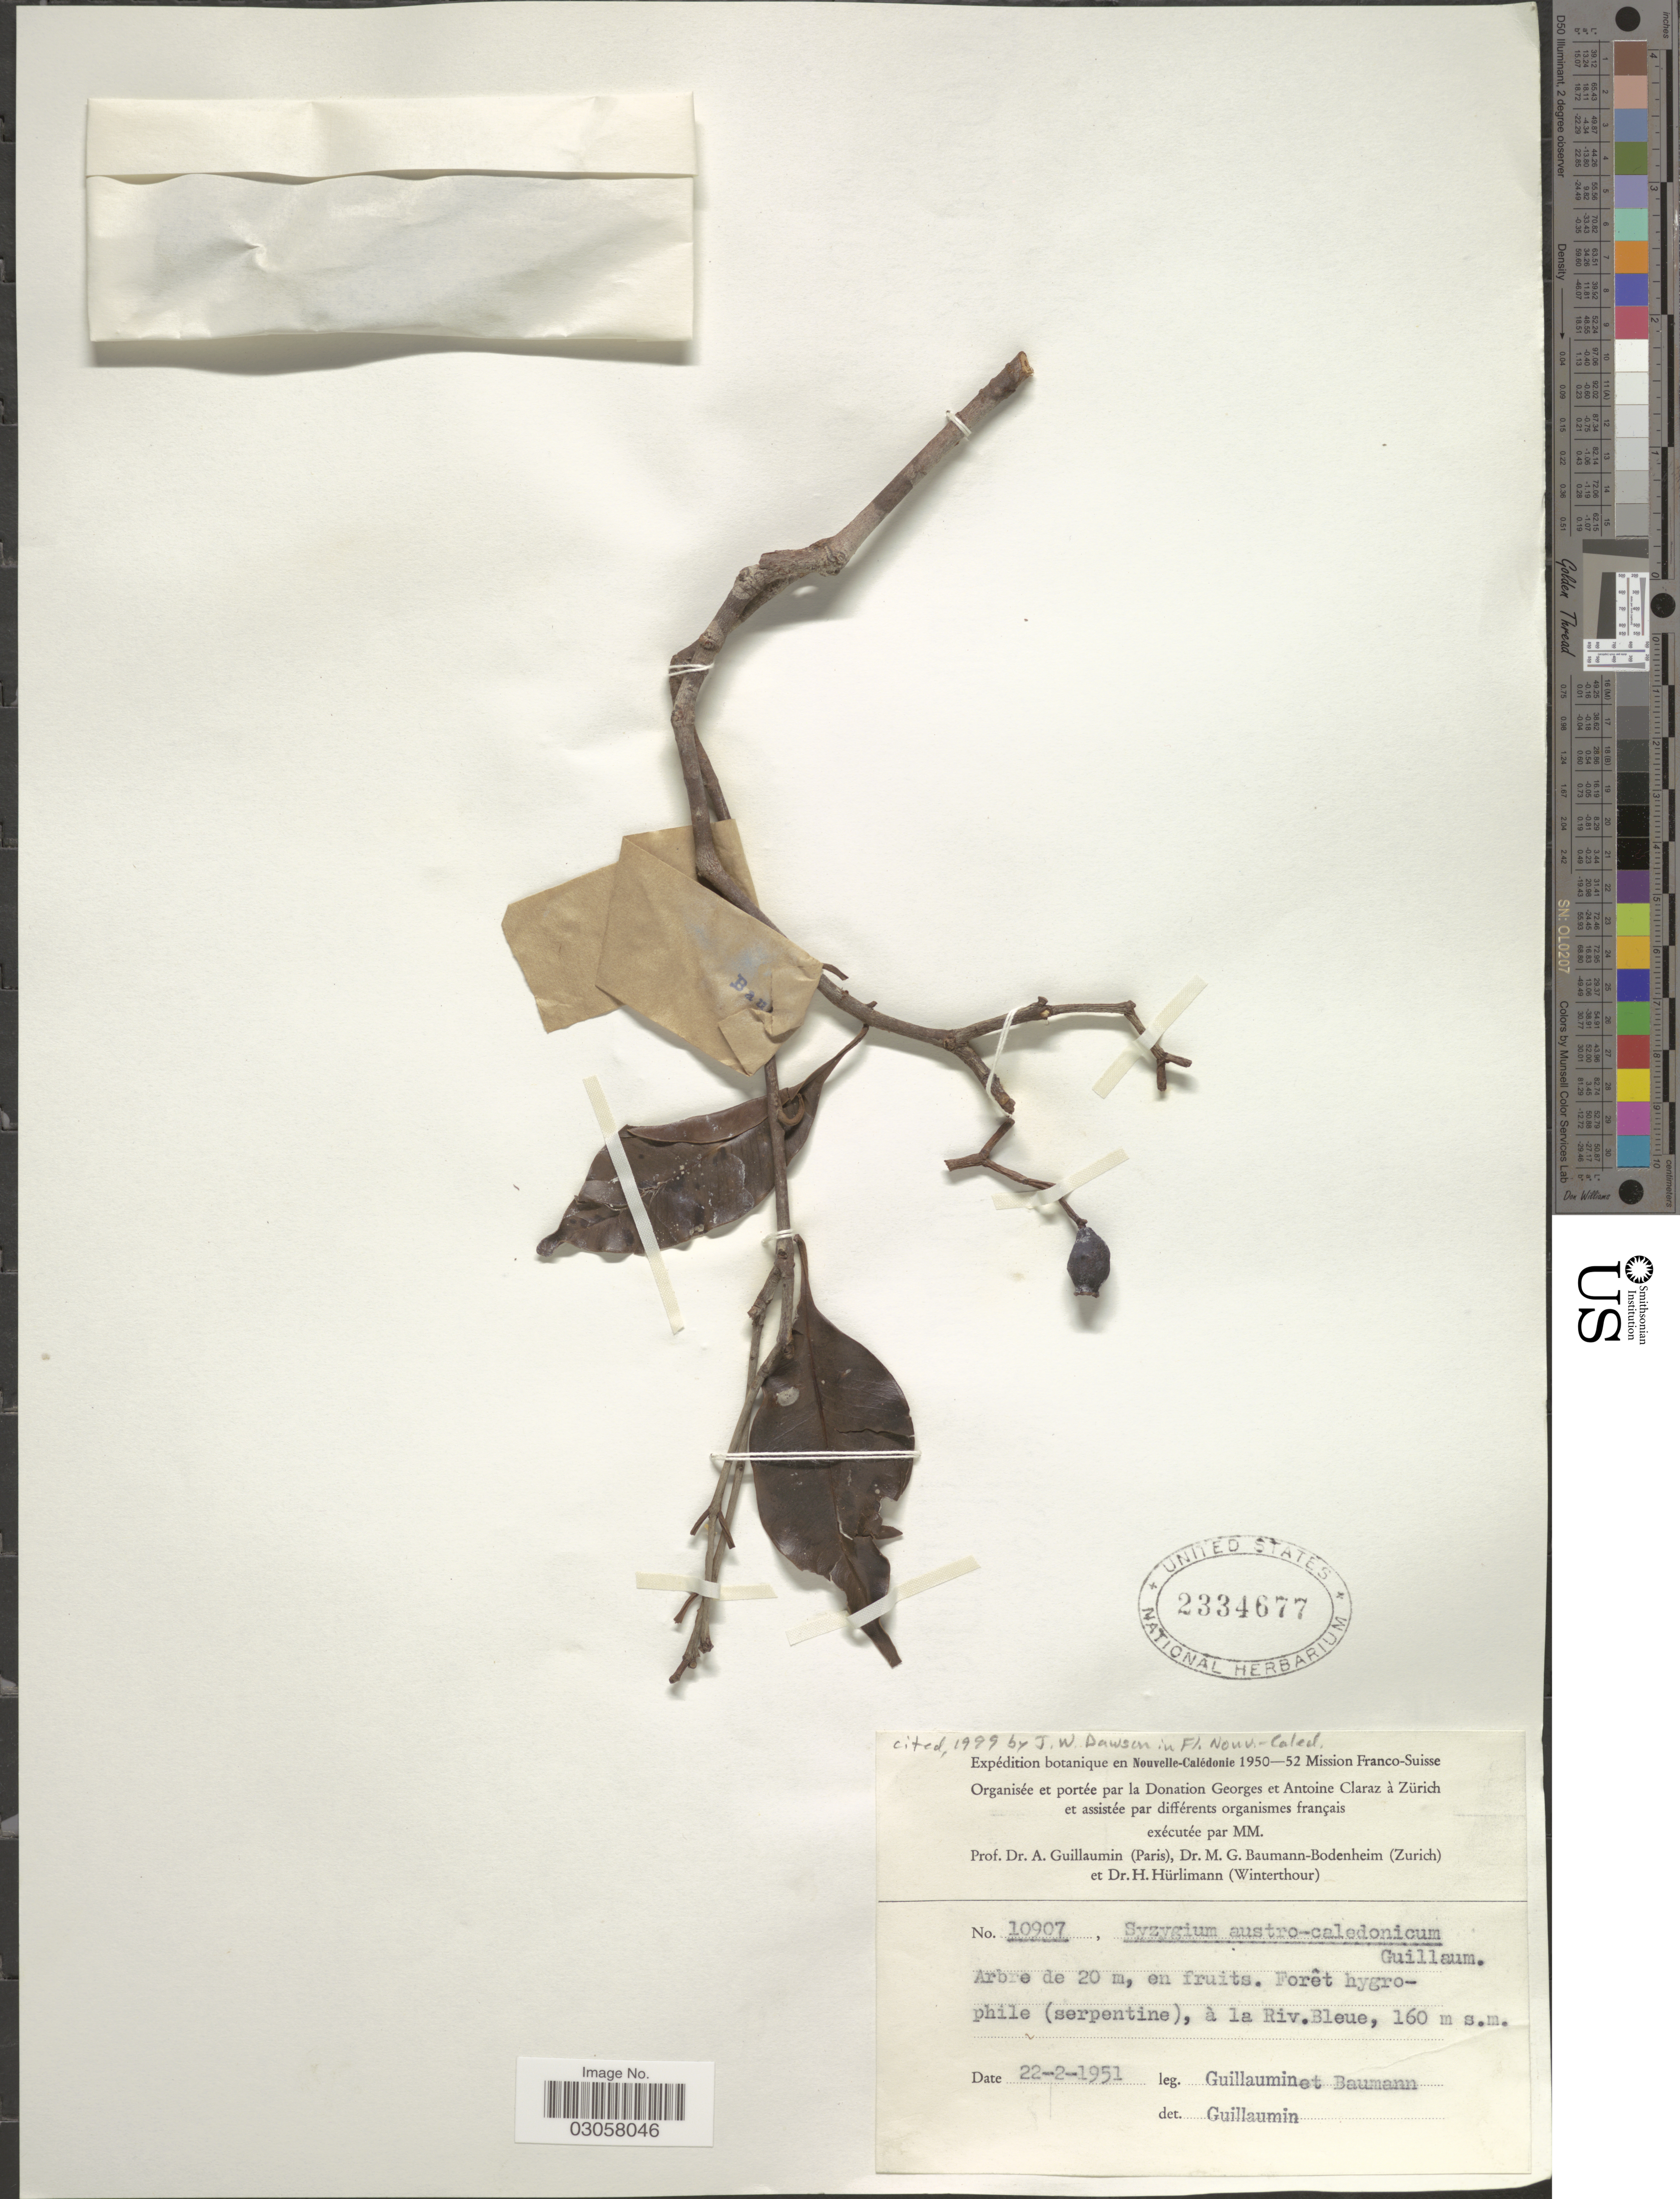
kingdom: Plantae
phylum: Tracheophyta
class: Magnoliopsida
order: Myrtales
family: Myrtaceae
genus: Syzygium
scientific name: Syzygium austro-caledonicum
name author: (Seem.) Guillaumin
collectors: A. Guillaumin & M. G. Baumann-Bodenheim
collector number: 10907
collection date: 1951-02-22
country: New Caledonia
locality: À la Riv. Bleue.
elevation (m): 160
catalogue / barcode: US 2334677